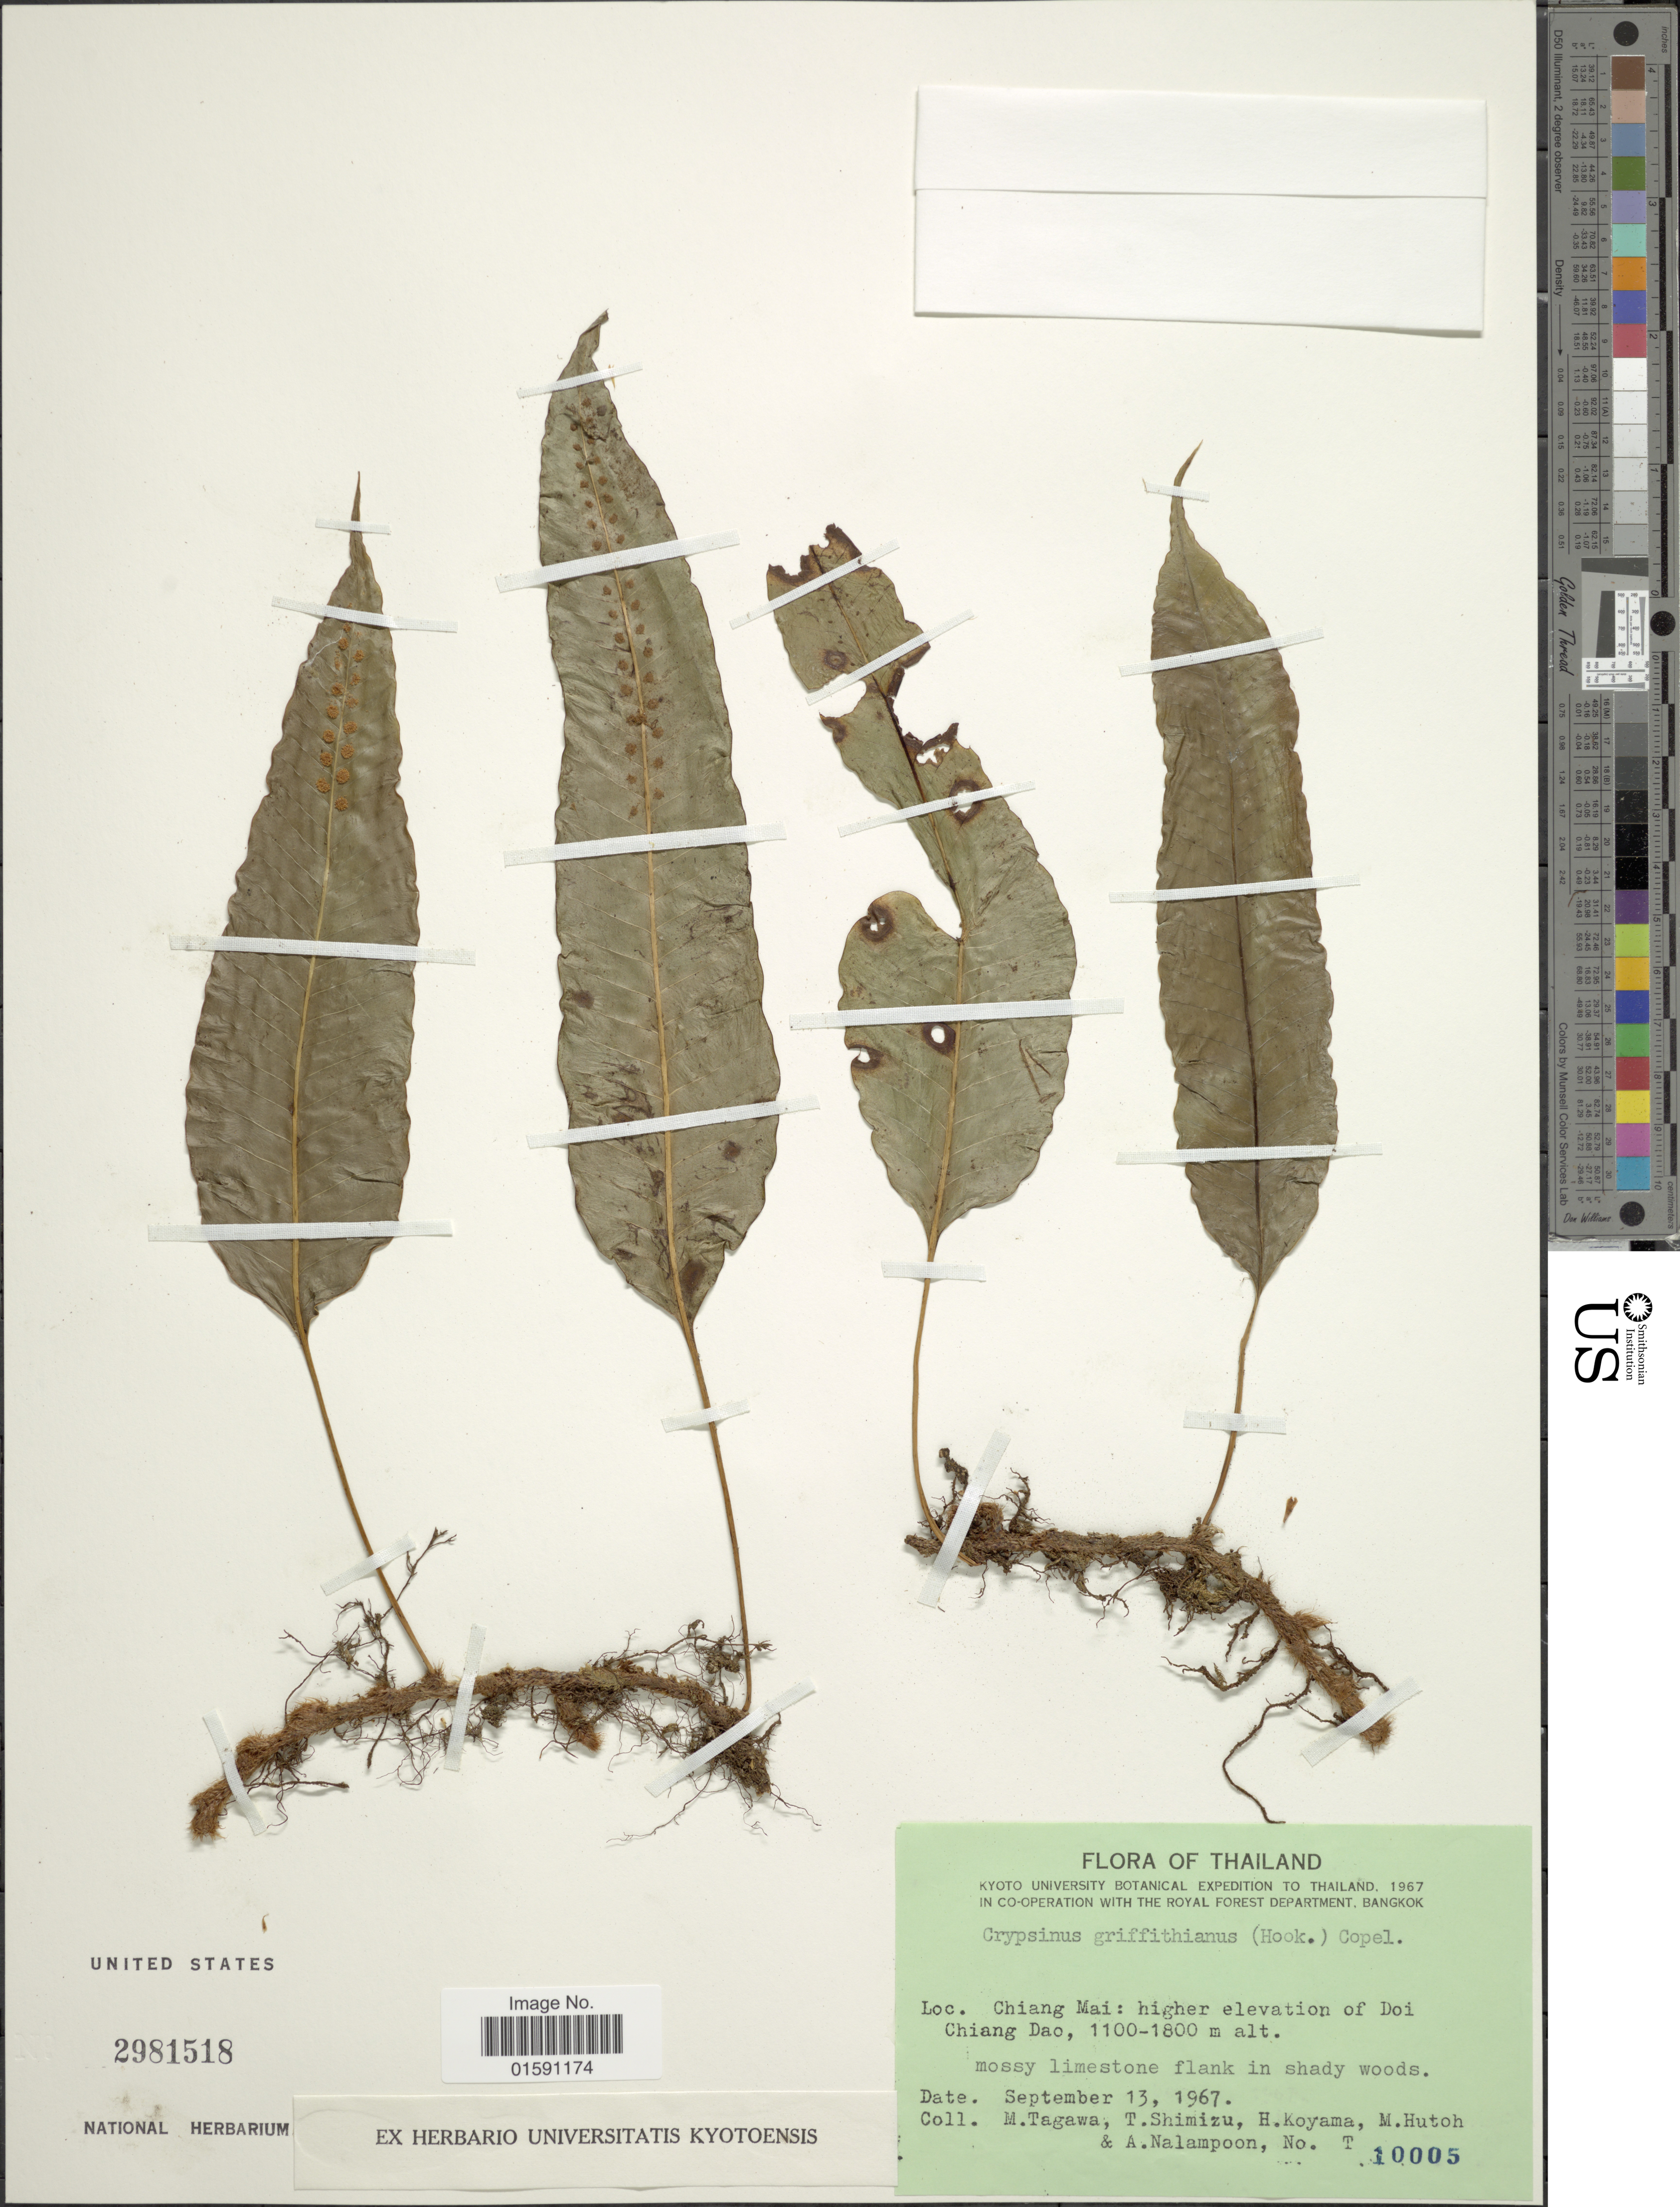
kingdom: Plantae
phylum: Tracheophyta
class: Polypodiopsida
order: Polypodiales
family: Polypodiaceae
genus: Selliguea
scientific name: Selliguea griffithiana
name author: (Hook.) Fraser-Jenk.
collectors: M. Tagawa, T. Shimizu, H. Koyama, M. Hutoh & A. Nalampoon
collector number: T 10005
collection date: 1967-09-13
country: Thailand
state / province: Chiang Mai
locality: Chiang Mai: higher elevation of Doi Chiang Dao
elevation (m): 1100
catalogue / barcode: US 2981518